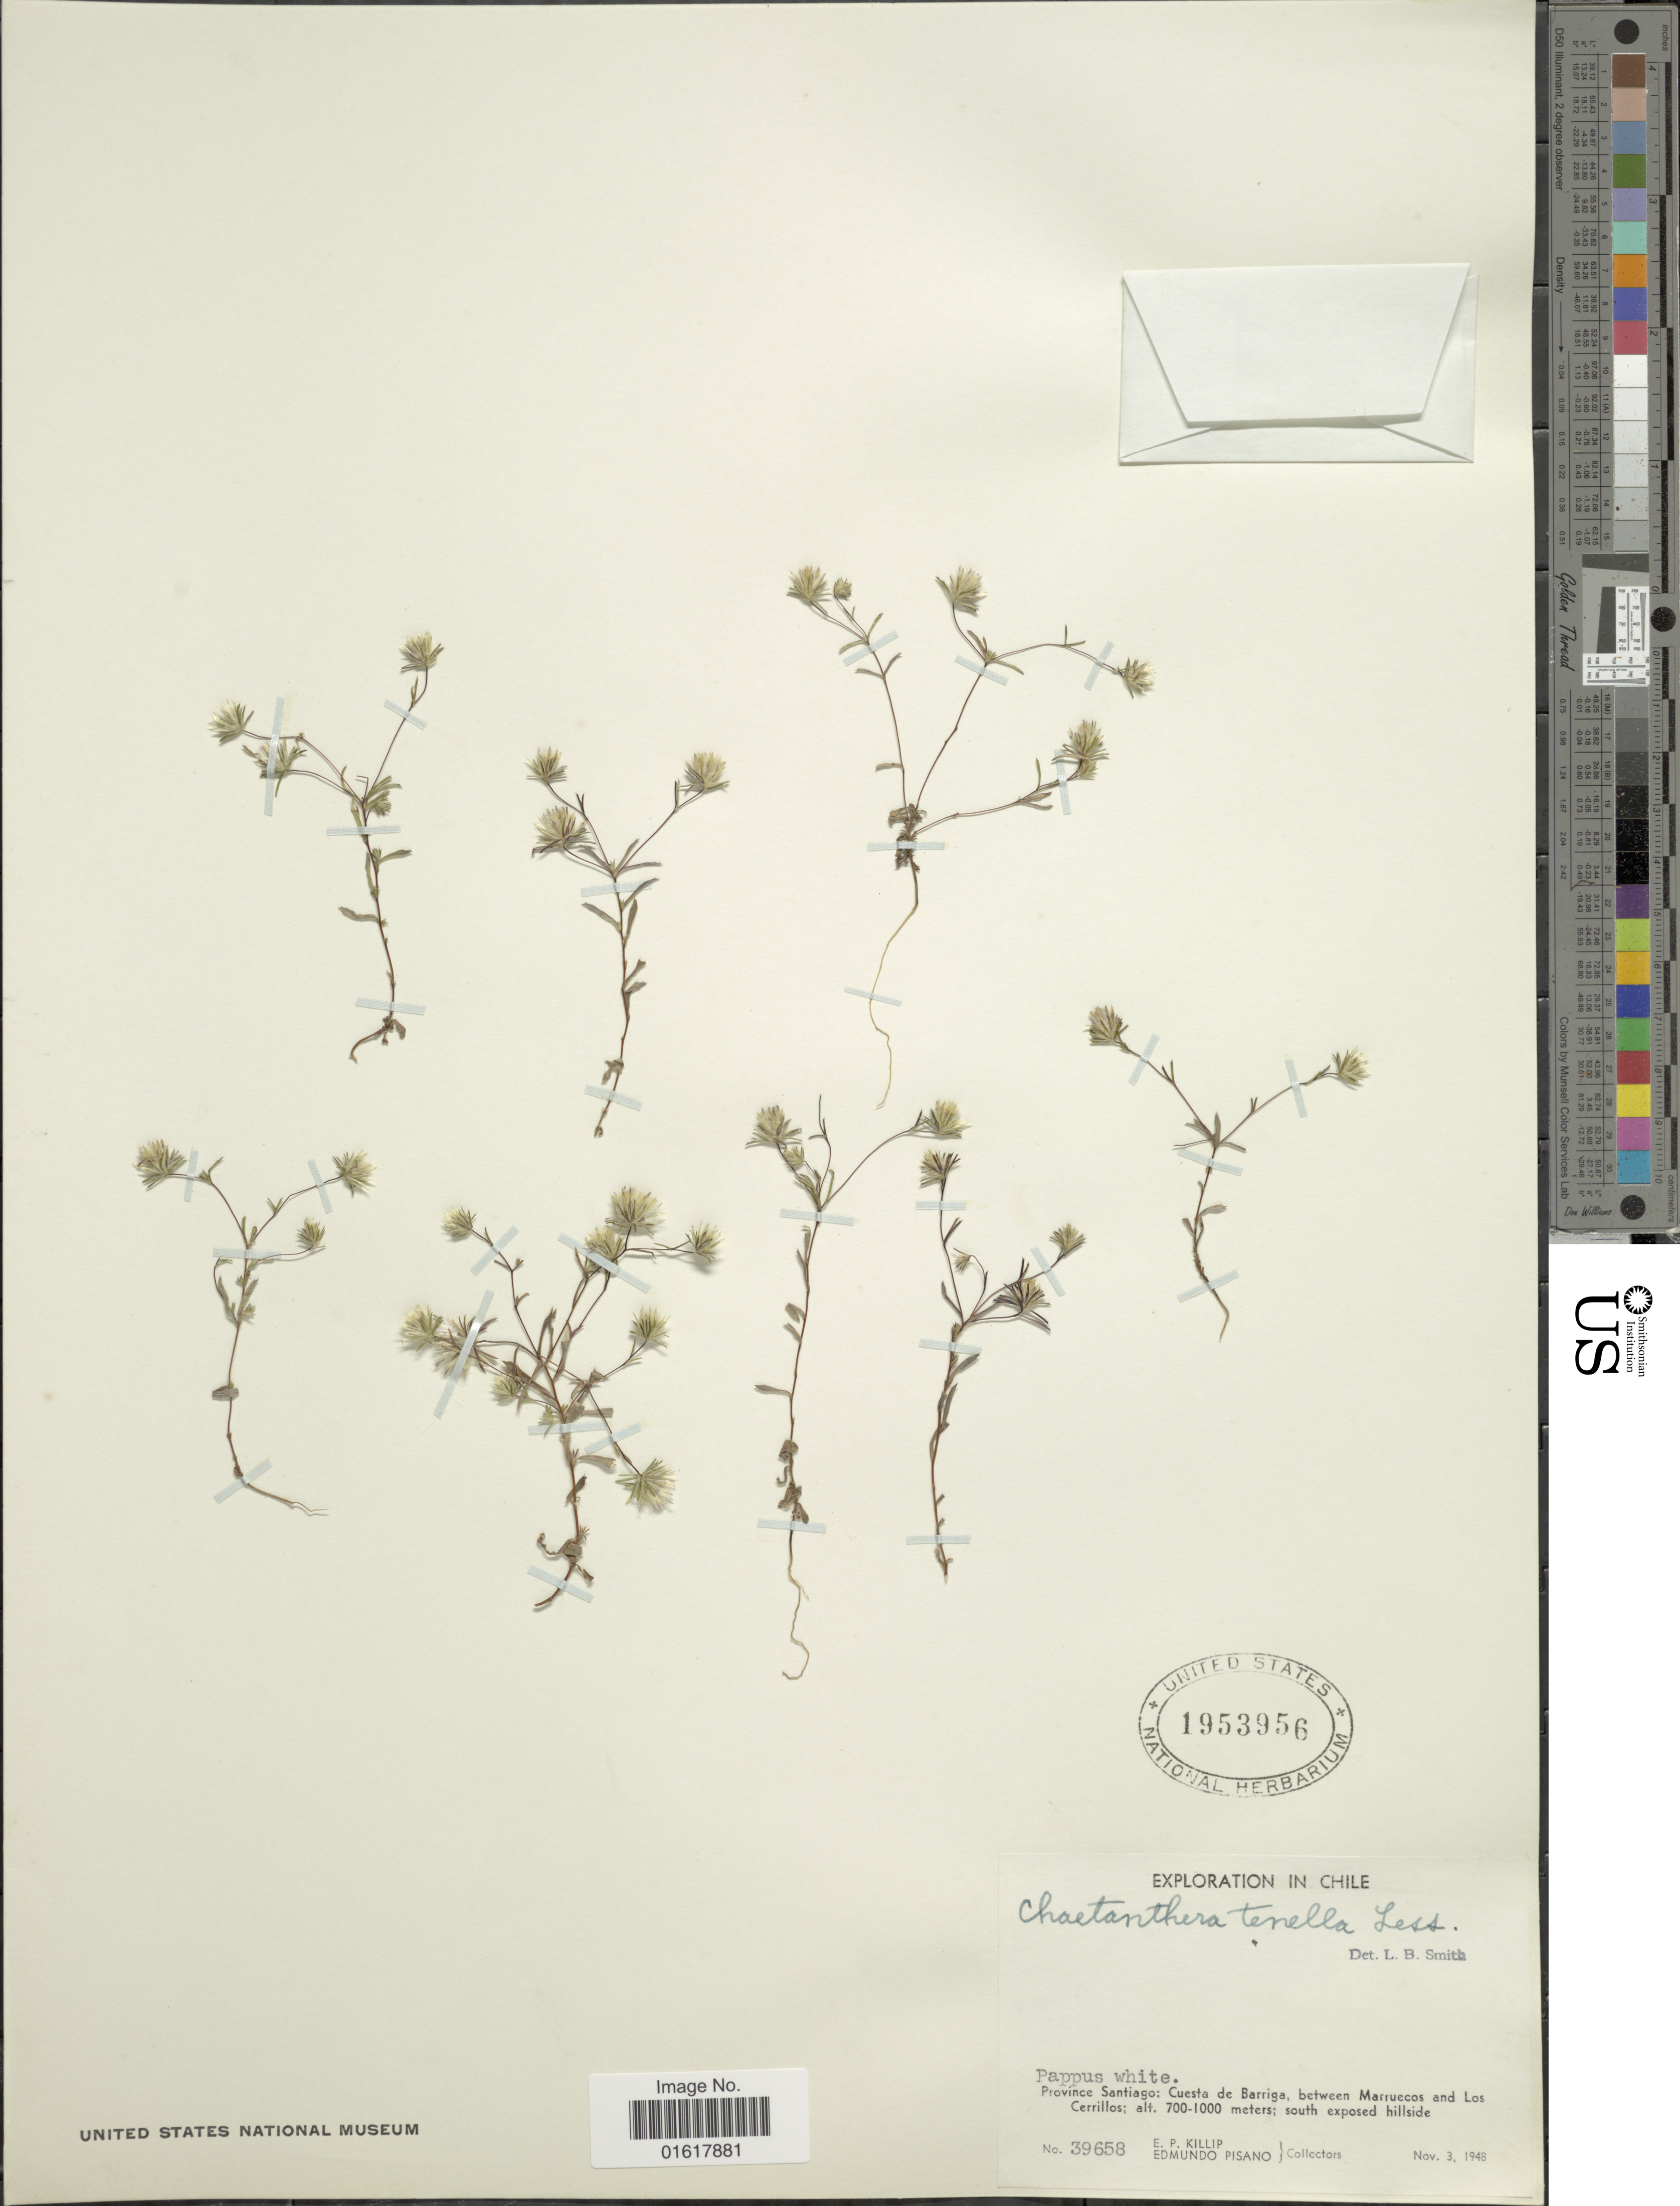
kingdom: Plantae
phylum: Tracheophyta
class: Magnoliopsida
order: Asterales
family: Asteraceae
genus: Chaetanthera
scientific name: Chaetanthera tenella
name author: Less.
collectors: E. P. Killip & E. Pisano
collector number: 39658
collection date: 1948-11-03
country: Chile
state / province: Región Metropolitana (RM)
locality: Province Santiago: Cuesta de Barriga, between Marruecos and Los Cerrillos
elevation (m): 700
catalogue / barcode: US 1953956